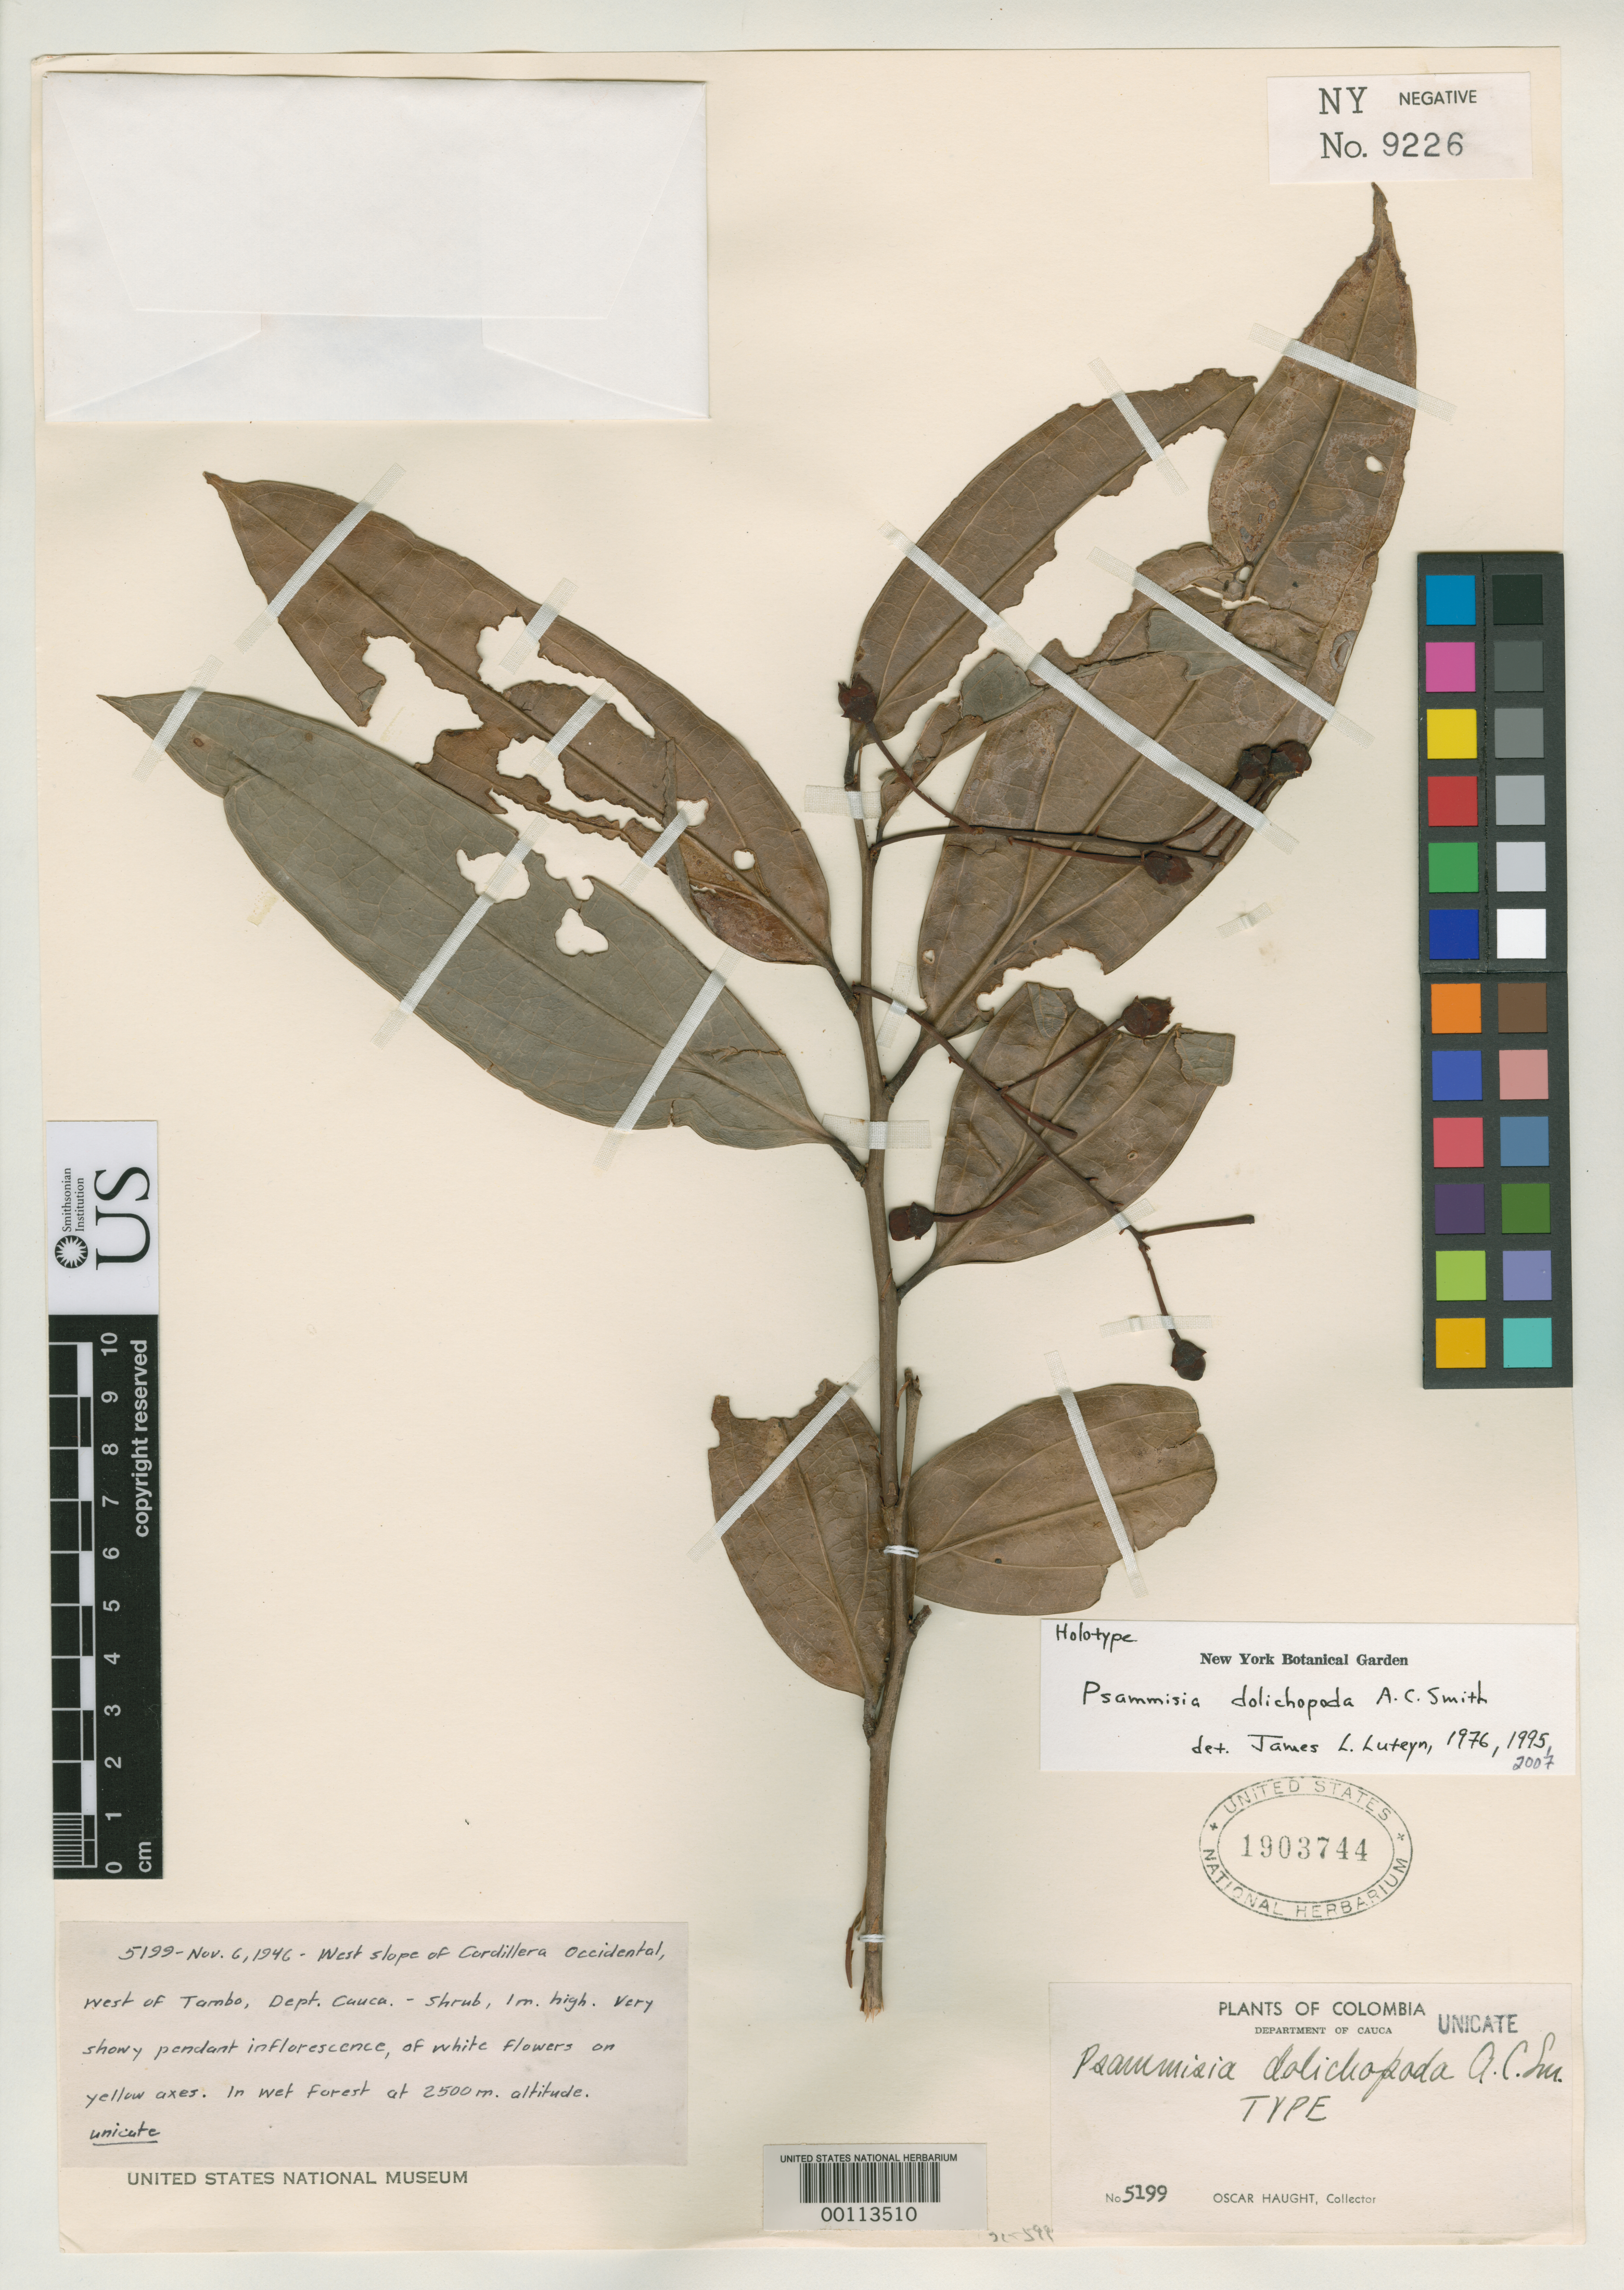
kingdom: Plantae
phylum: Tracheophyta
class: Magnoliopsida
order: Ericales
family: Ericaceae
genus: Psammisia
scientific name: Psammisia dolichopoda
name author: A.C. Sm.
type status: Holotype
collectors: O. L. Haught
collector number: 5199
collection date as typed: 06 Nov 1946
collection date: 1946-11-06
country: Colombia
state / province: Cauca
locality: W slope of Cordillera Occidental, W of Tambo.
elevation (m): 2500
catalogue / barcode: US 1903744